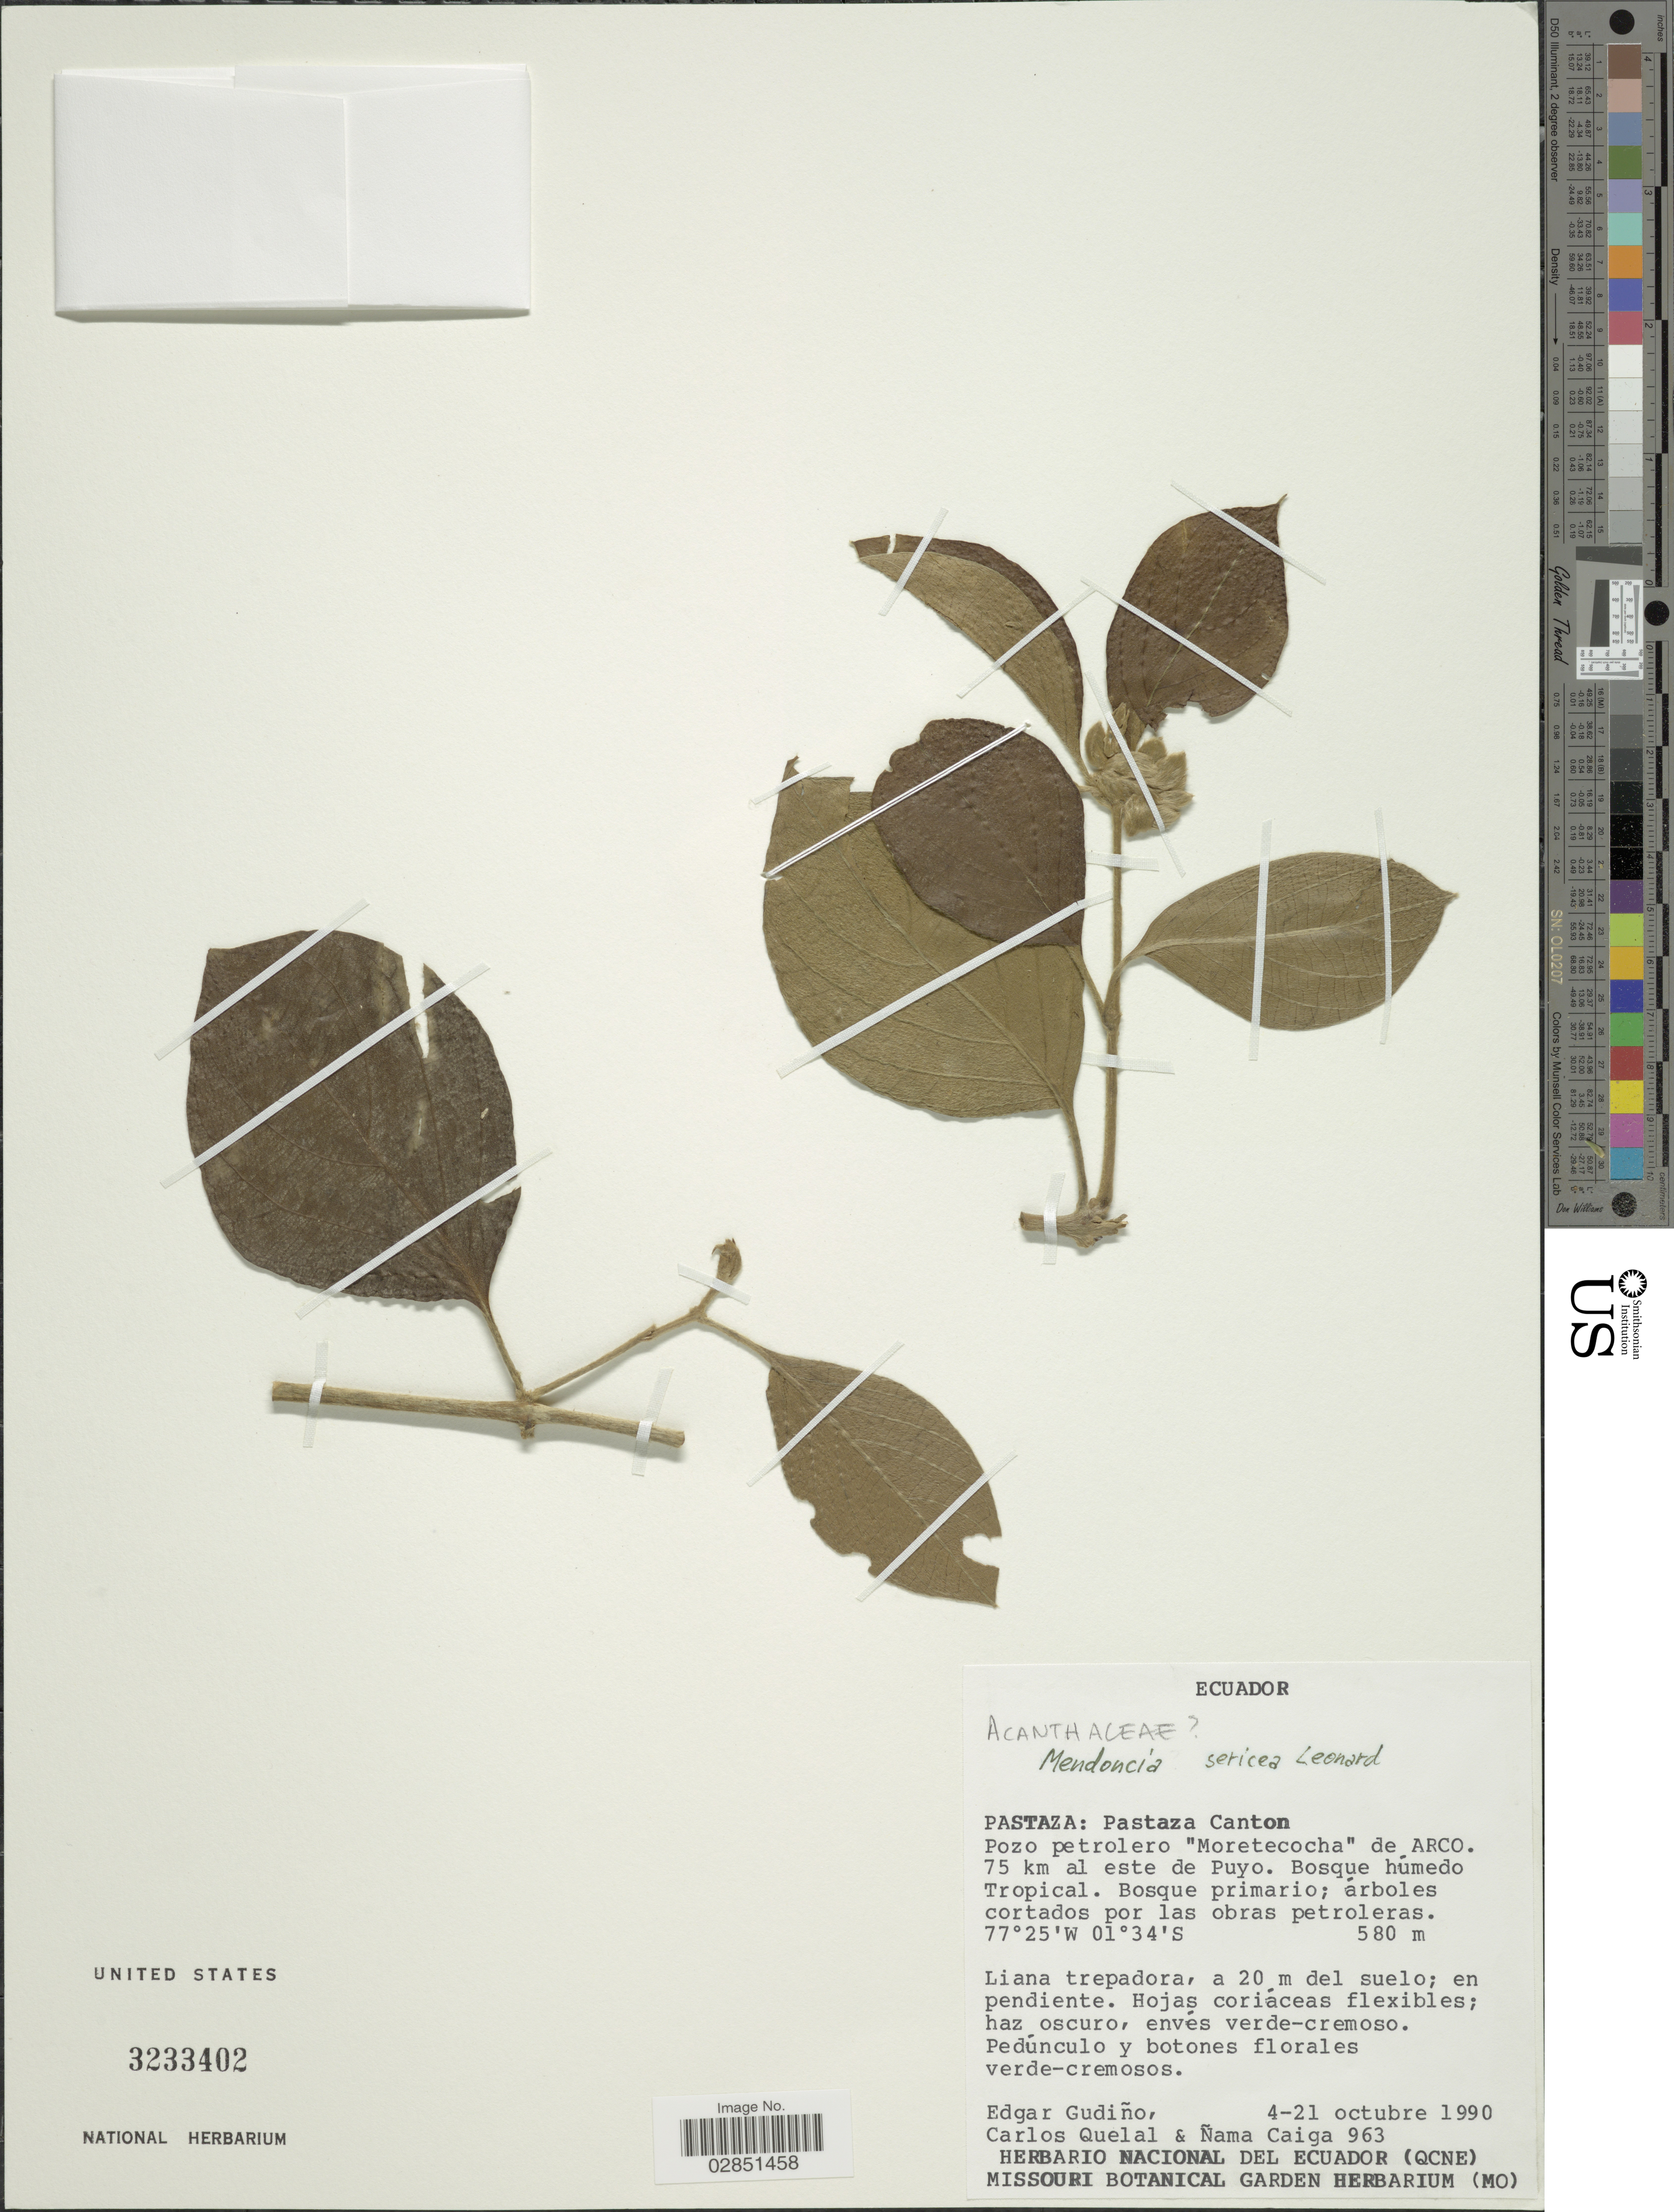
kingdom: Plantae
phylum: Tracheophyta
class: Magnoliopsida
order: Lamiales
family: Acanthaceae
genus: Mendoncia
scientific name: Mendoncia sericea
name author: Leonard ex Wassh.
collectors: E. Gudiño, C. Quelal & Ñ. Caiga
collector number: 963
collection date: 1990-10-04/1990-10-21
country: Ecuador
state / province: Pastaza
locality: Pastaza Canton. Pozo petrolero "Moretecocha" de ARCO. 75 km al este de Puyo.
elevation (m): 580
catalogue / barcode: US 3233402